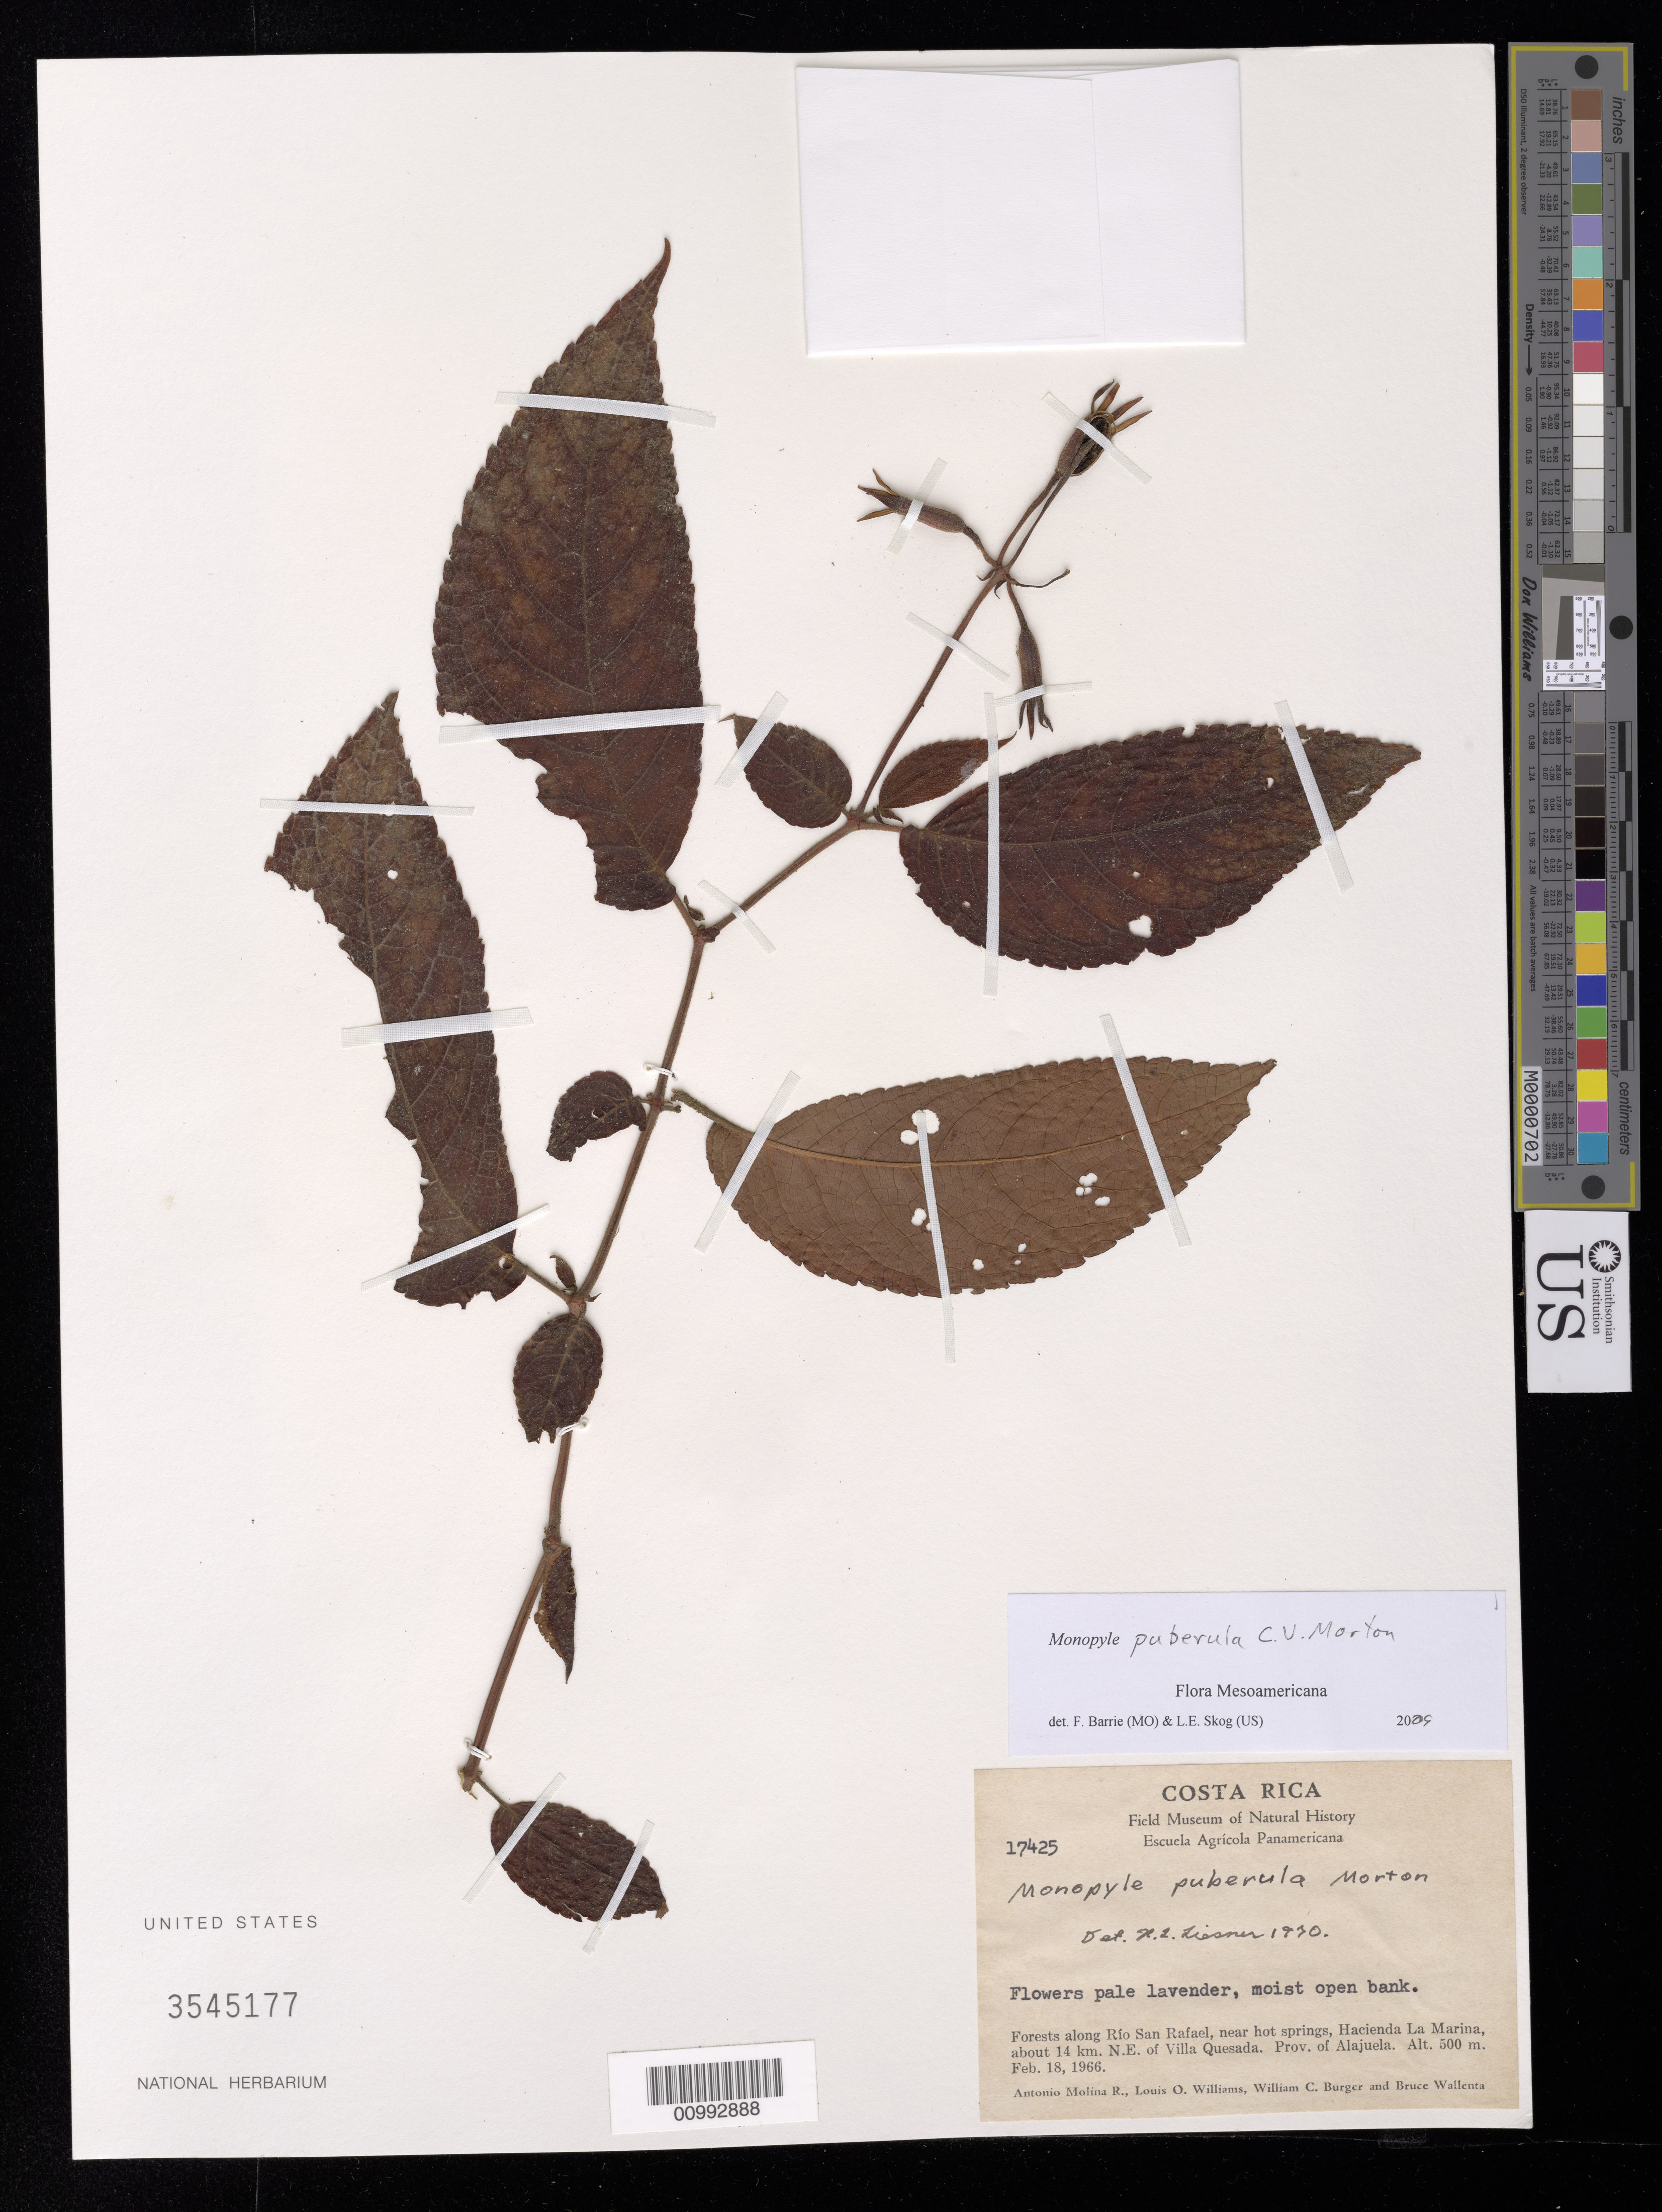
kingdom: Plantae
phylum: Tracheophyta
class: Magnoliopsida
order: Lamiales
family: Gesneriaceae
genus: Monopyle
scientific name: Monopyle puberula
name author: C.V. Morton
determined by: Barrie, F. R.; Skog, Laurence E.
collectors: A. Molina R., L. O. Williams, W. Burger & B. Wallenta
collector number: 17425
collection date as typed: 18 Feb 1966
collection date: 1966-02-18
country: Costa Rica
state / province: Alajuela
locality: Along Rio San Rafael, near hot springs, Hacienda La Marina, about 14 km NE of Villa Quesada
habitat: forest, moist open bank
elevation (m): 500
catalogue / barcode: US 3545177